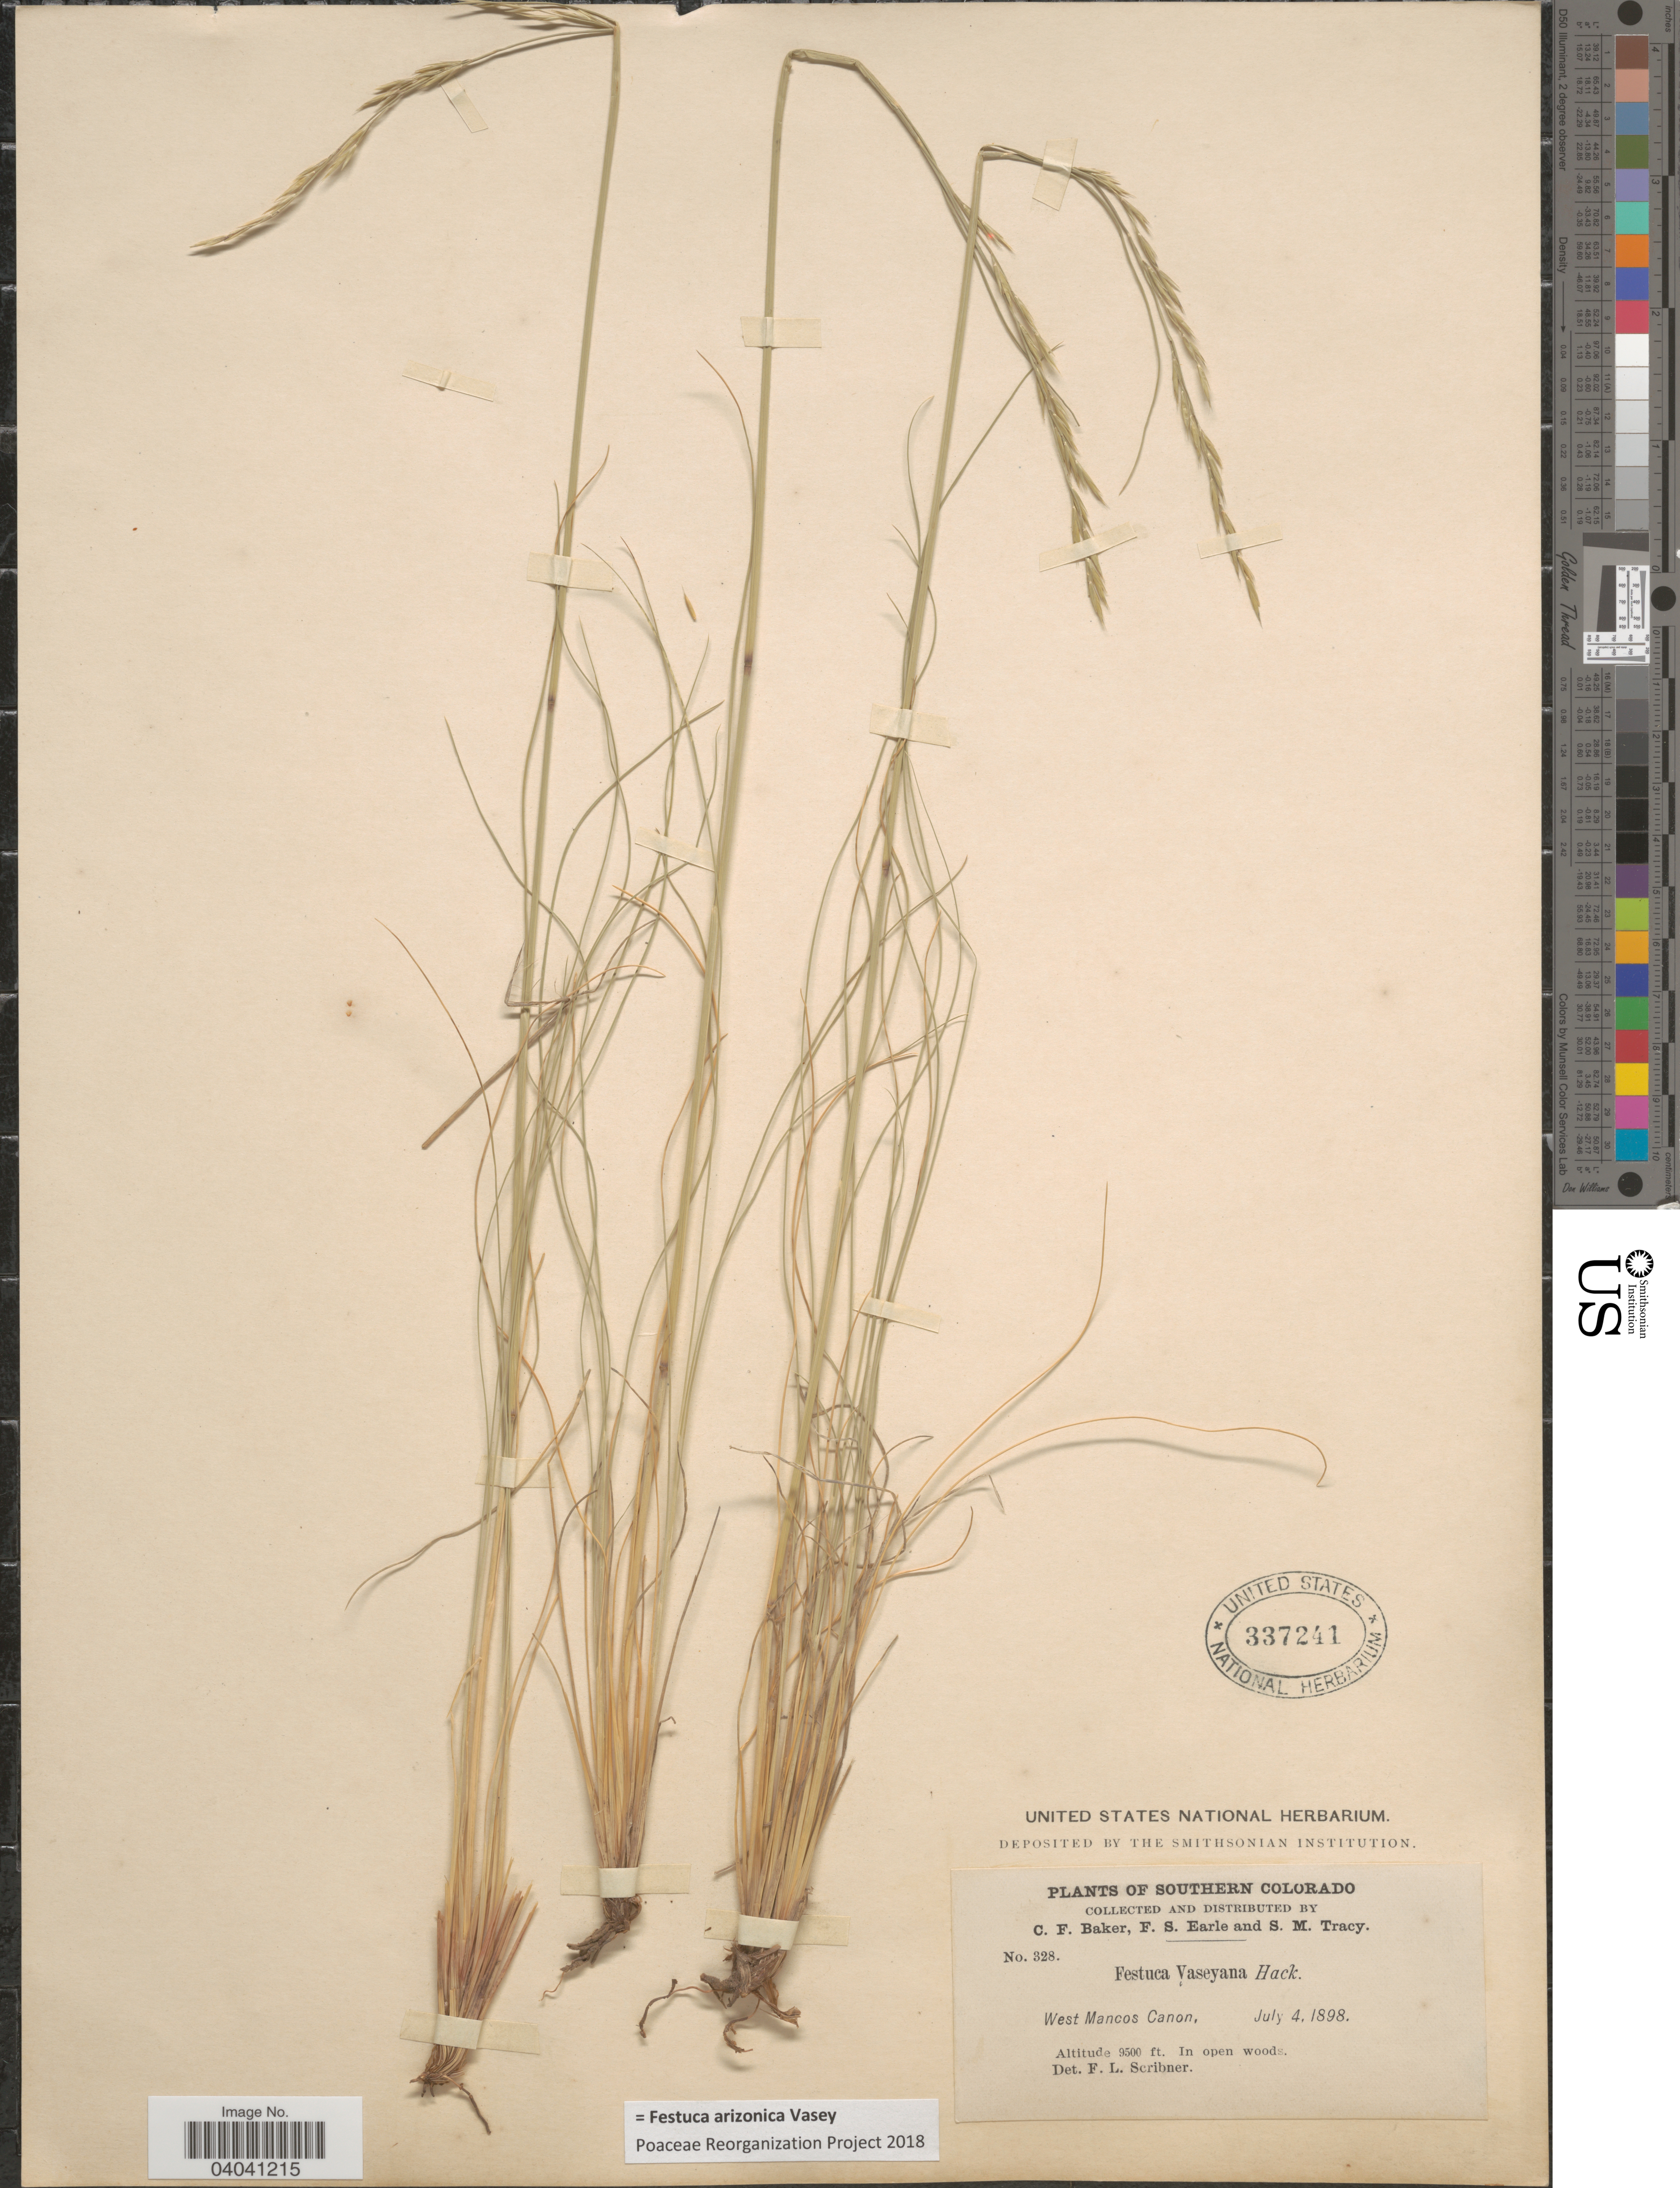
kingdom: Plantae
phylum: Tracheophyta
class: Liliopsida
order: Poales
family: Poaceae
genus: Festuca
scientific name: Festuca arizonica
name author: Vasey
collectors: C. F. Baker, F. S. Earle & S. M. Tracy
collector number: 328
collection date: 1898-07-04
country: United States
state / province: Colorado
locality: Southern Colorado. West Mancos Canon.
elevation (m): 2896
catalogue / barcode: US 337241